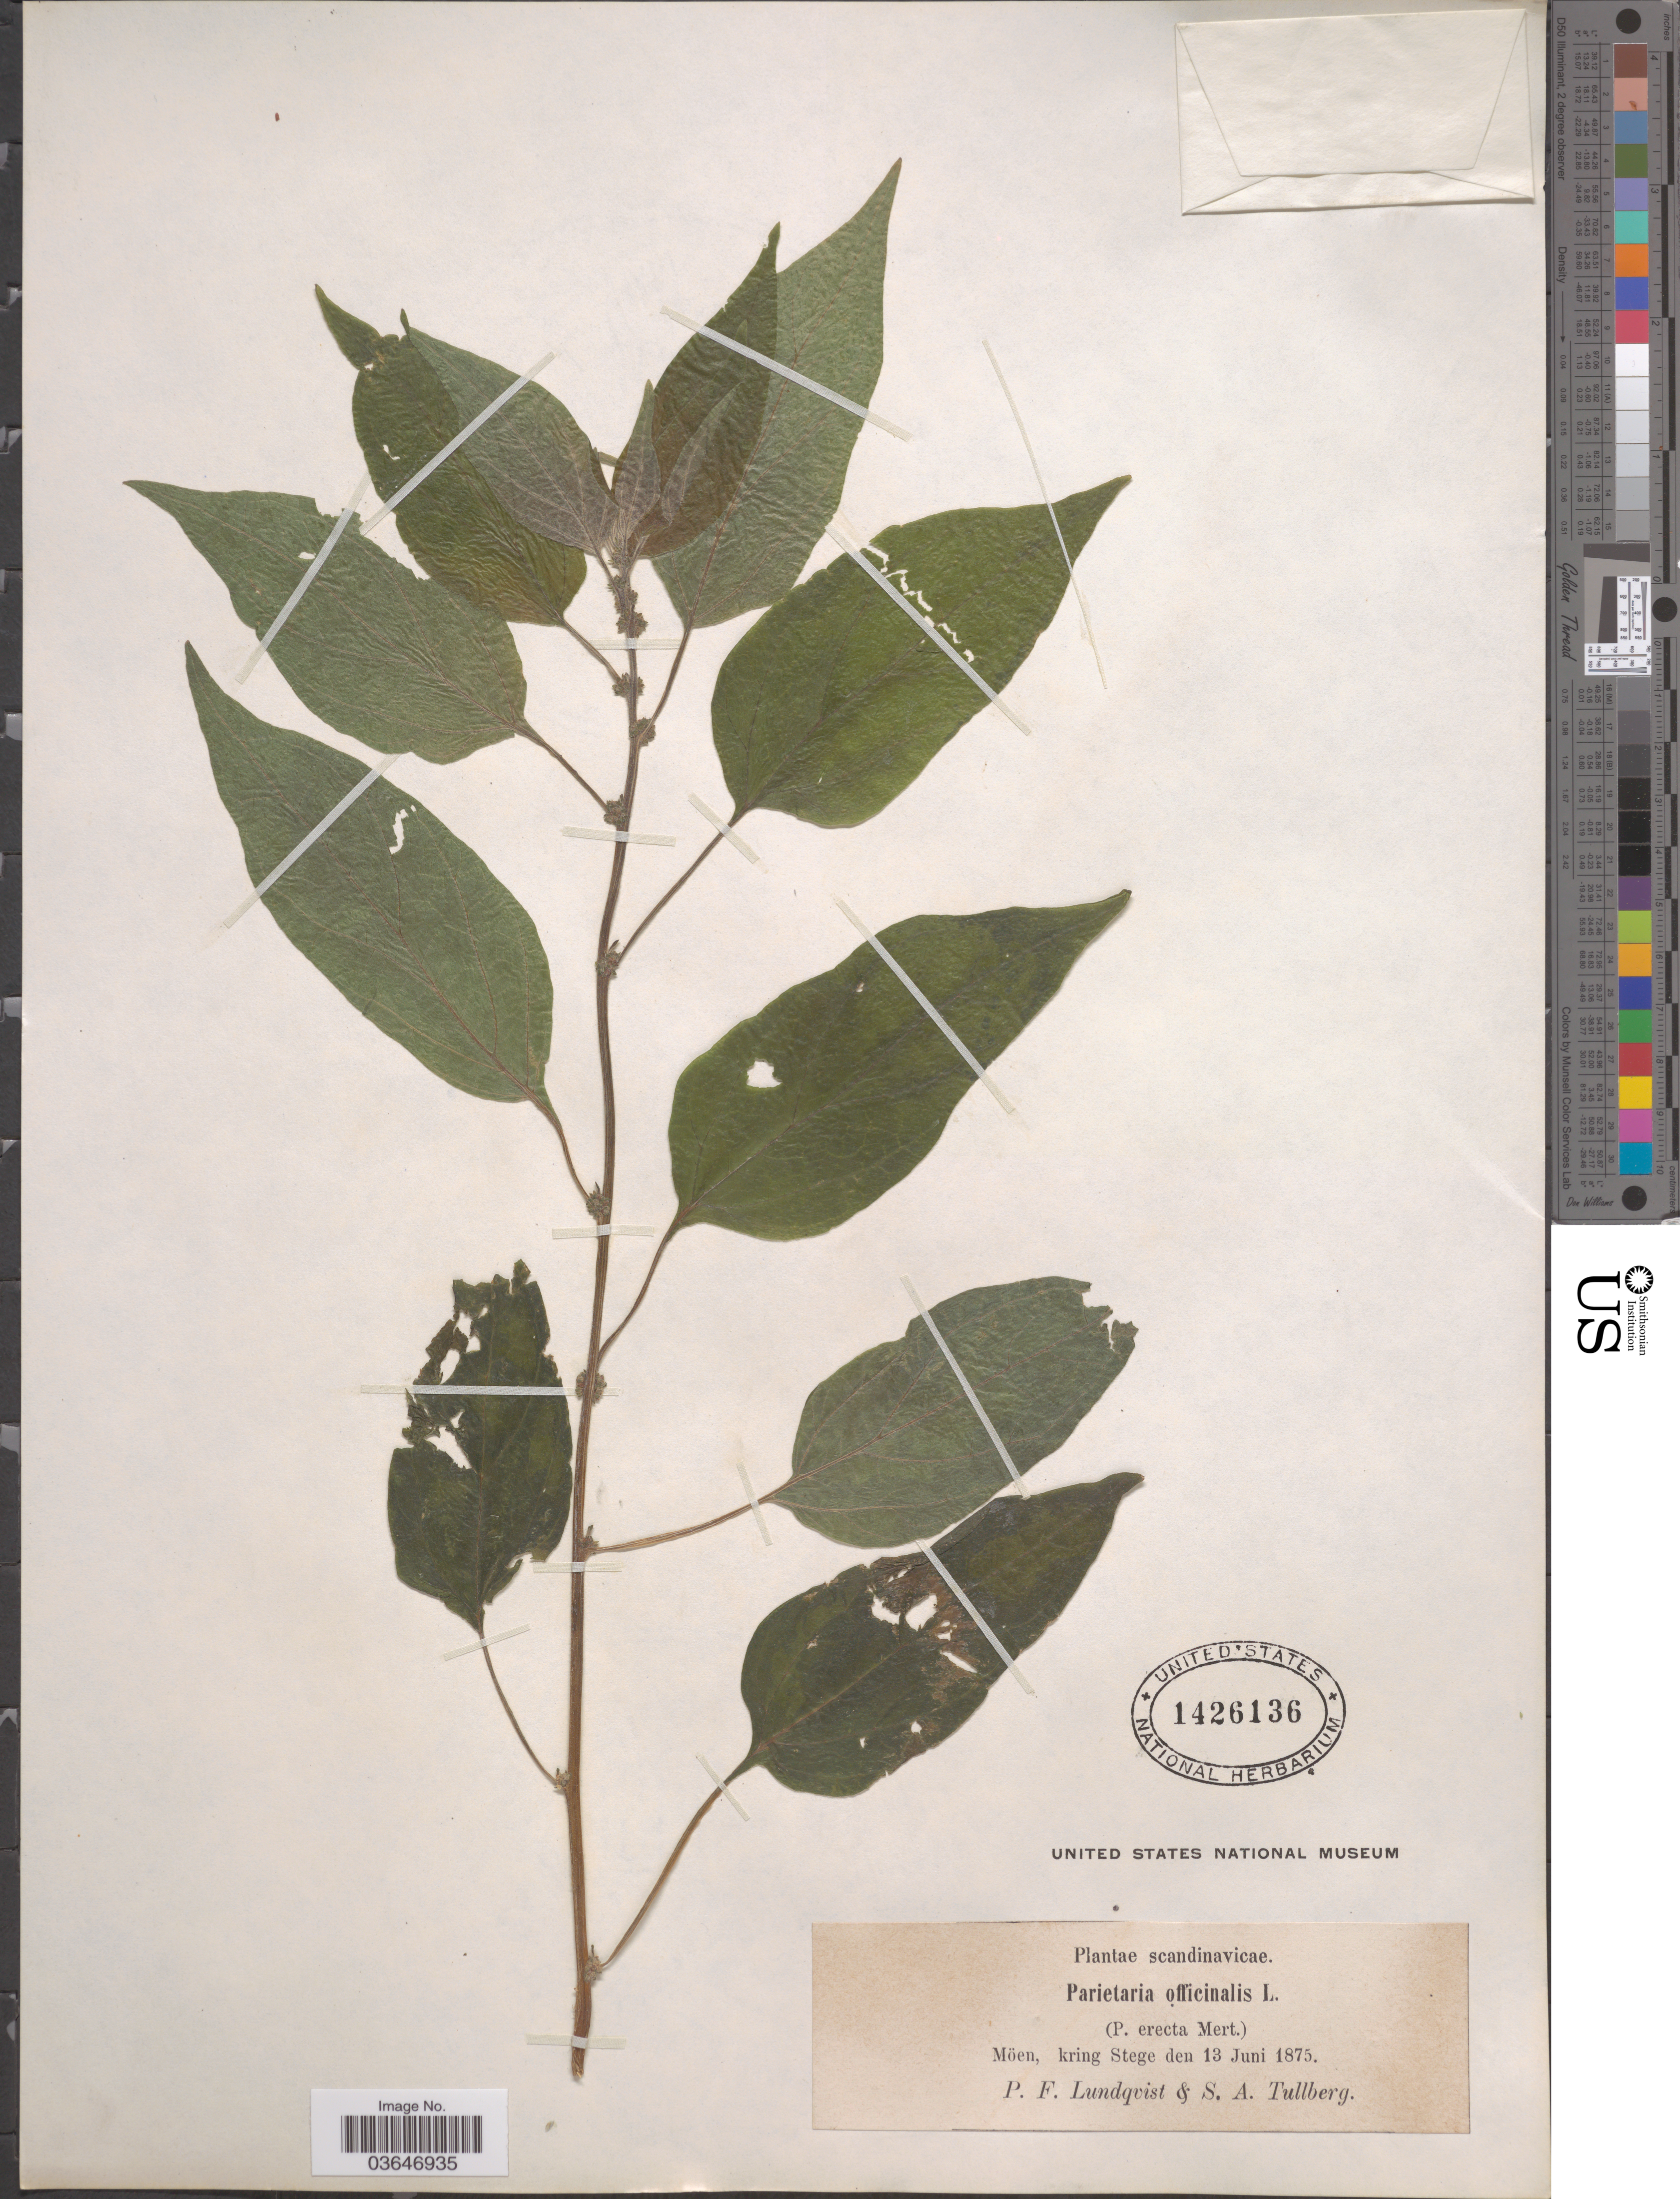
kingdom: Plantae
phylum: Tracheophyta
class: Magnoliopsida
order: Rosales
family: Urticaceae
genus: Parietaria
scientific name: Parietaria officinalis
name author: L.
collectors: P. Lundqvist & S. Tullberg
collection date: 1875-06-13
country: Micronesia, Federated States of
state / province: Truk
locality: Scandinavicae. Möen, kring Stege.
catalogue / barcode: US 1426136